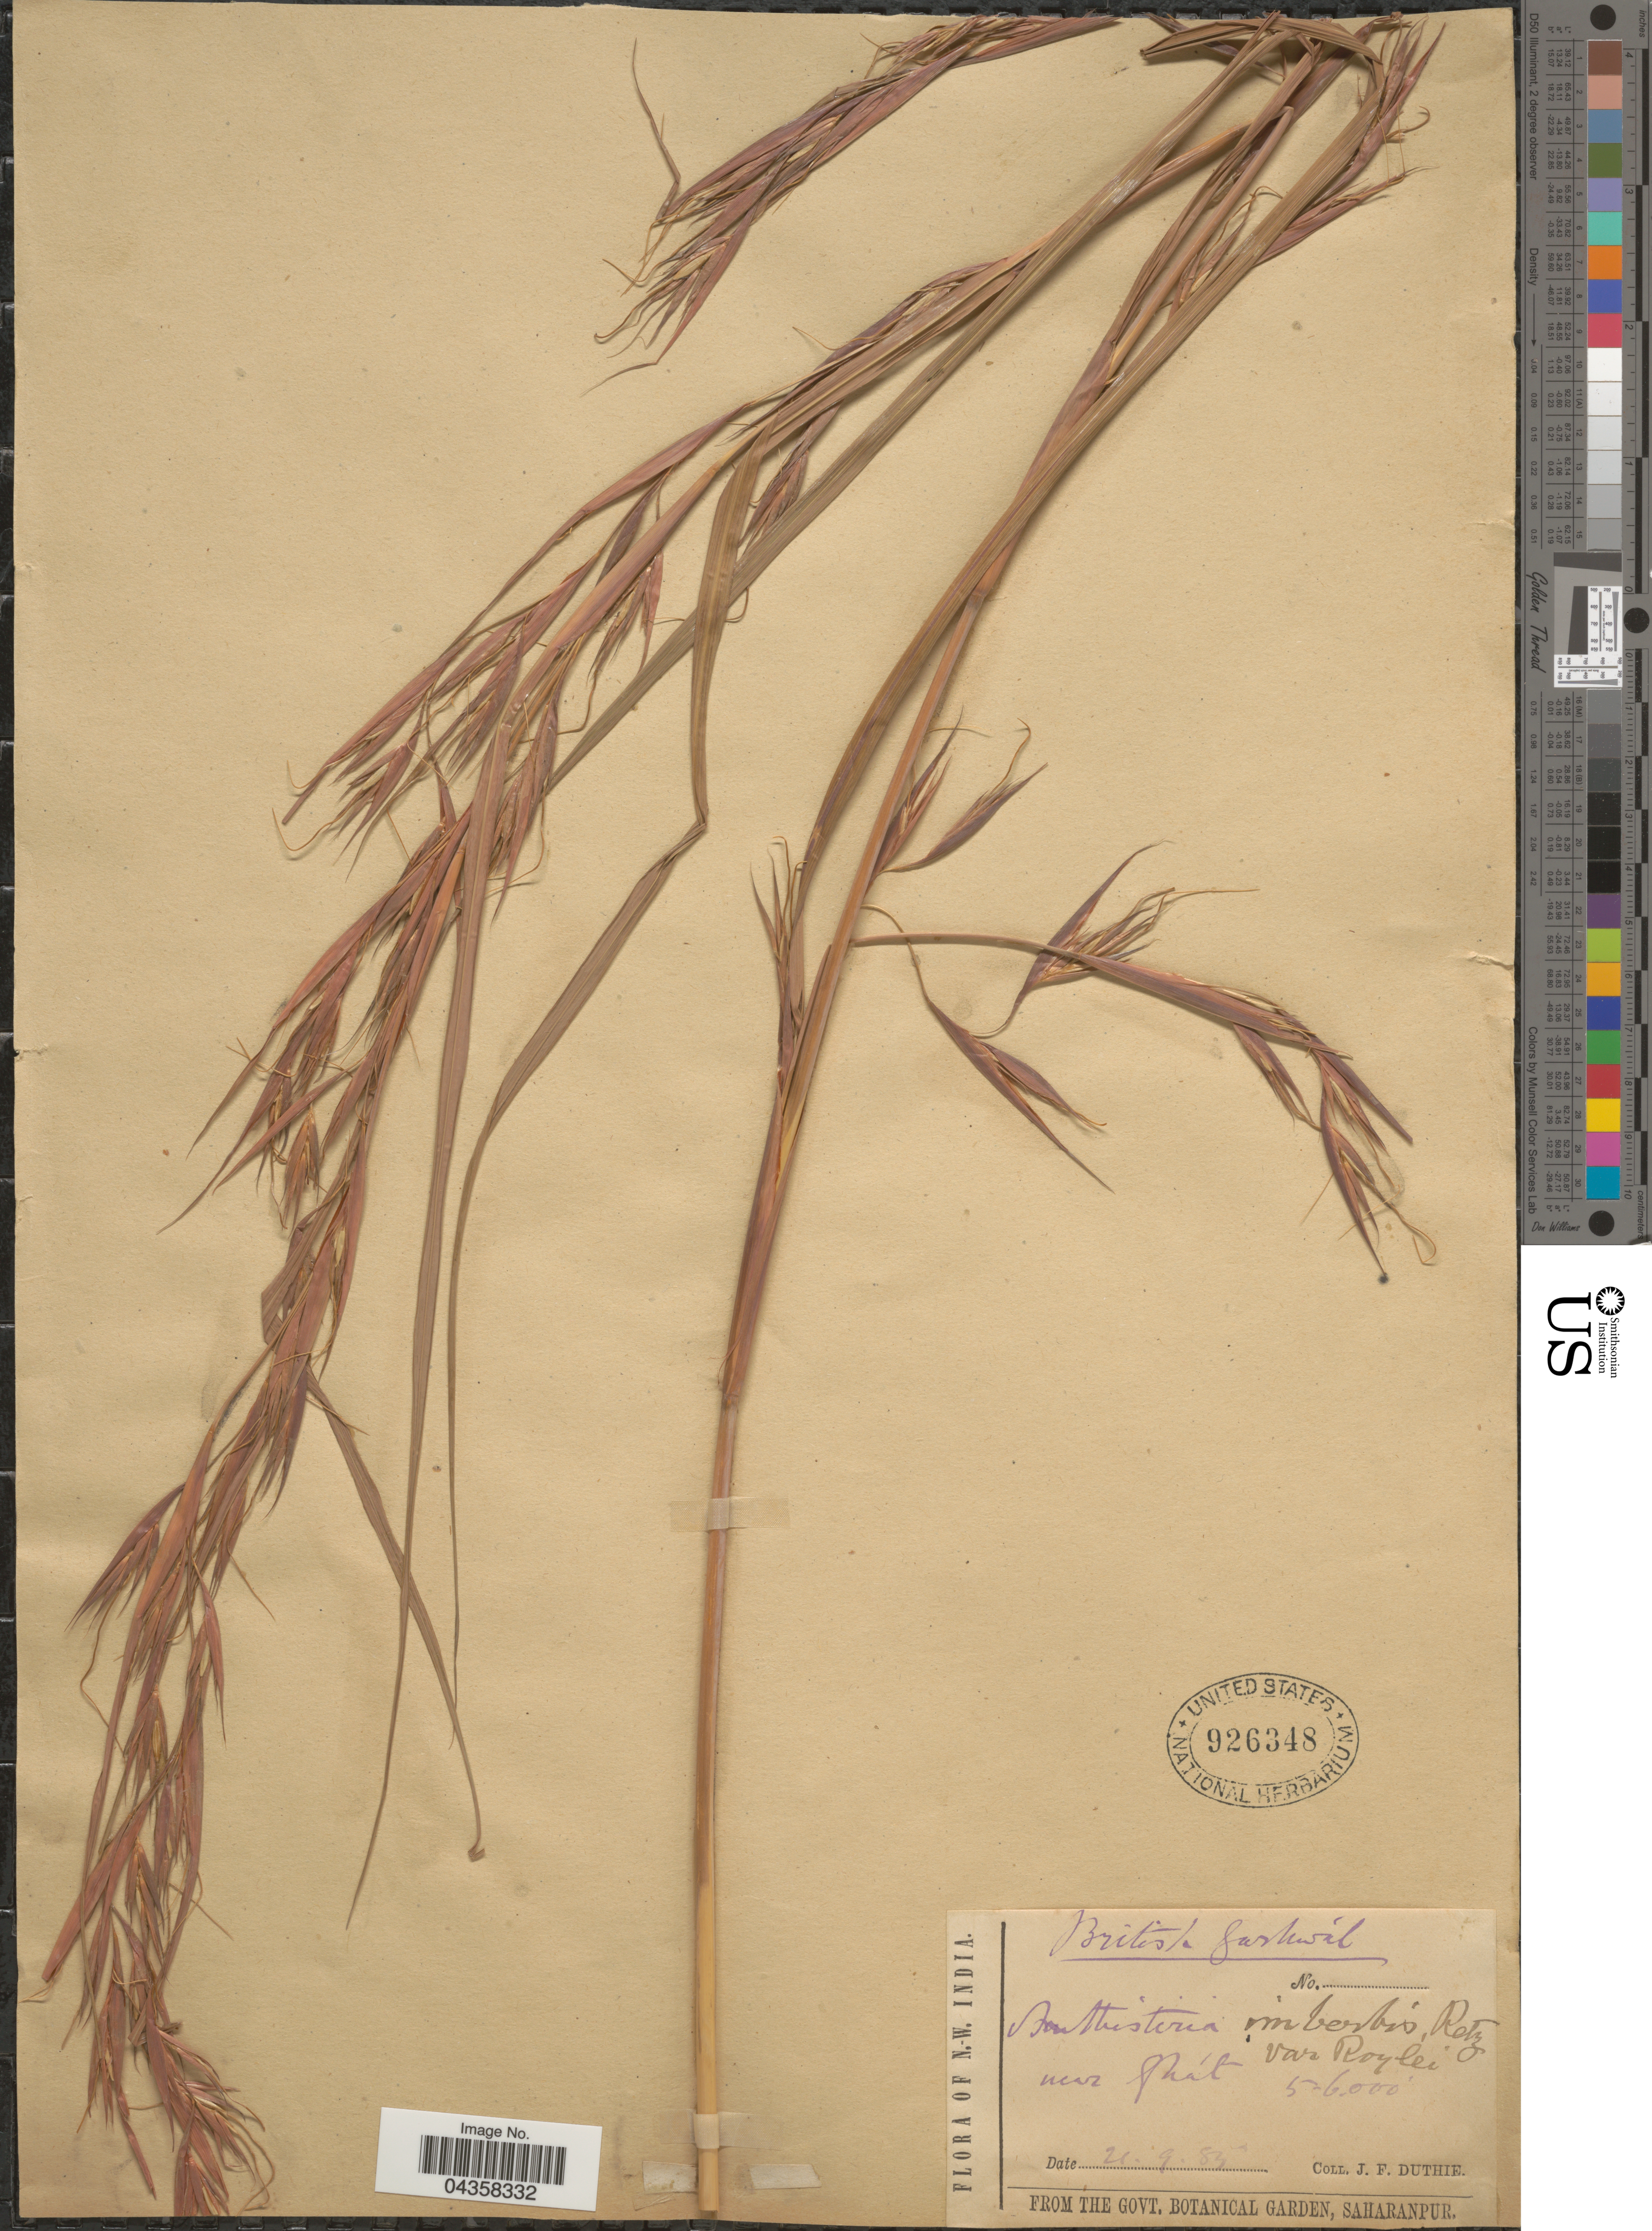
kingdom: Plantae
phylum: Tracheophyta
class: Liliopsida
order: Poales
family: Poaceae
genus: Themeda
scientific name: Themeda triandra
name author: Forssk.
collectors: J. F. Duthie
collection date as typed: Transcribed d/m/y: 21/9/83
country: India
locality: British Garhwal. Near Ghat.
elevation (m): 1524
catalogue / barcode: US 926348